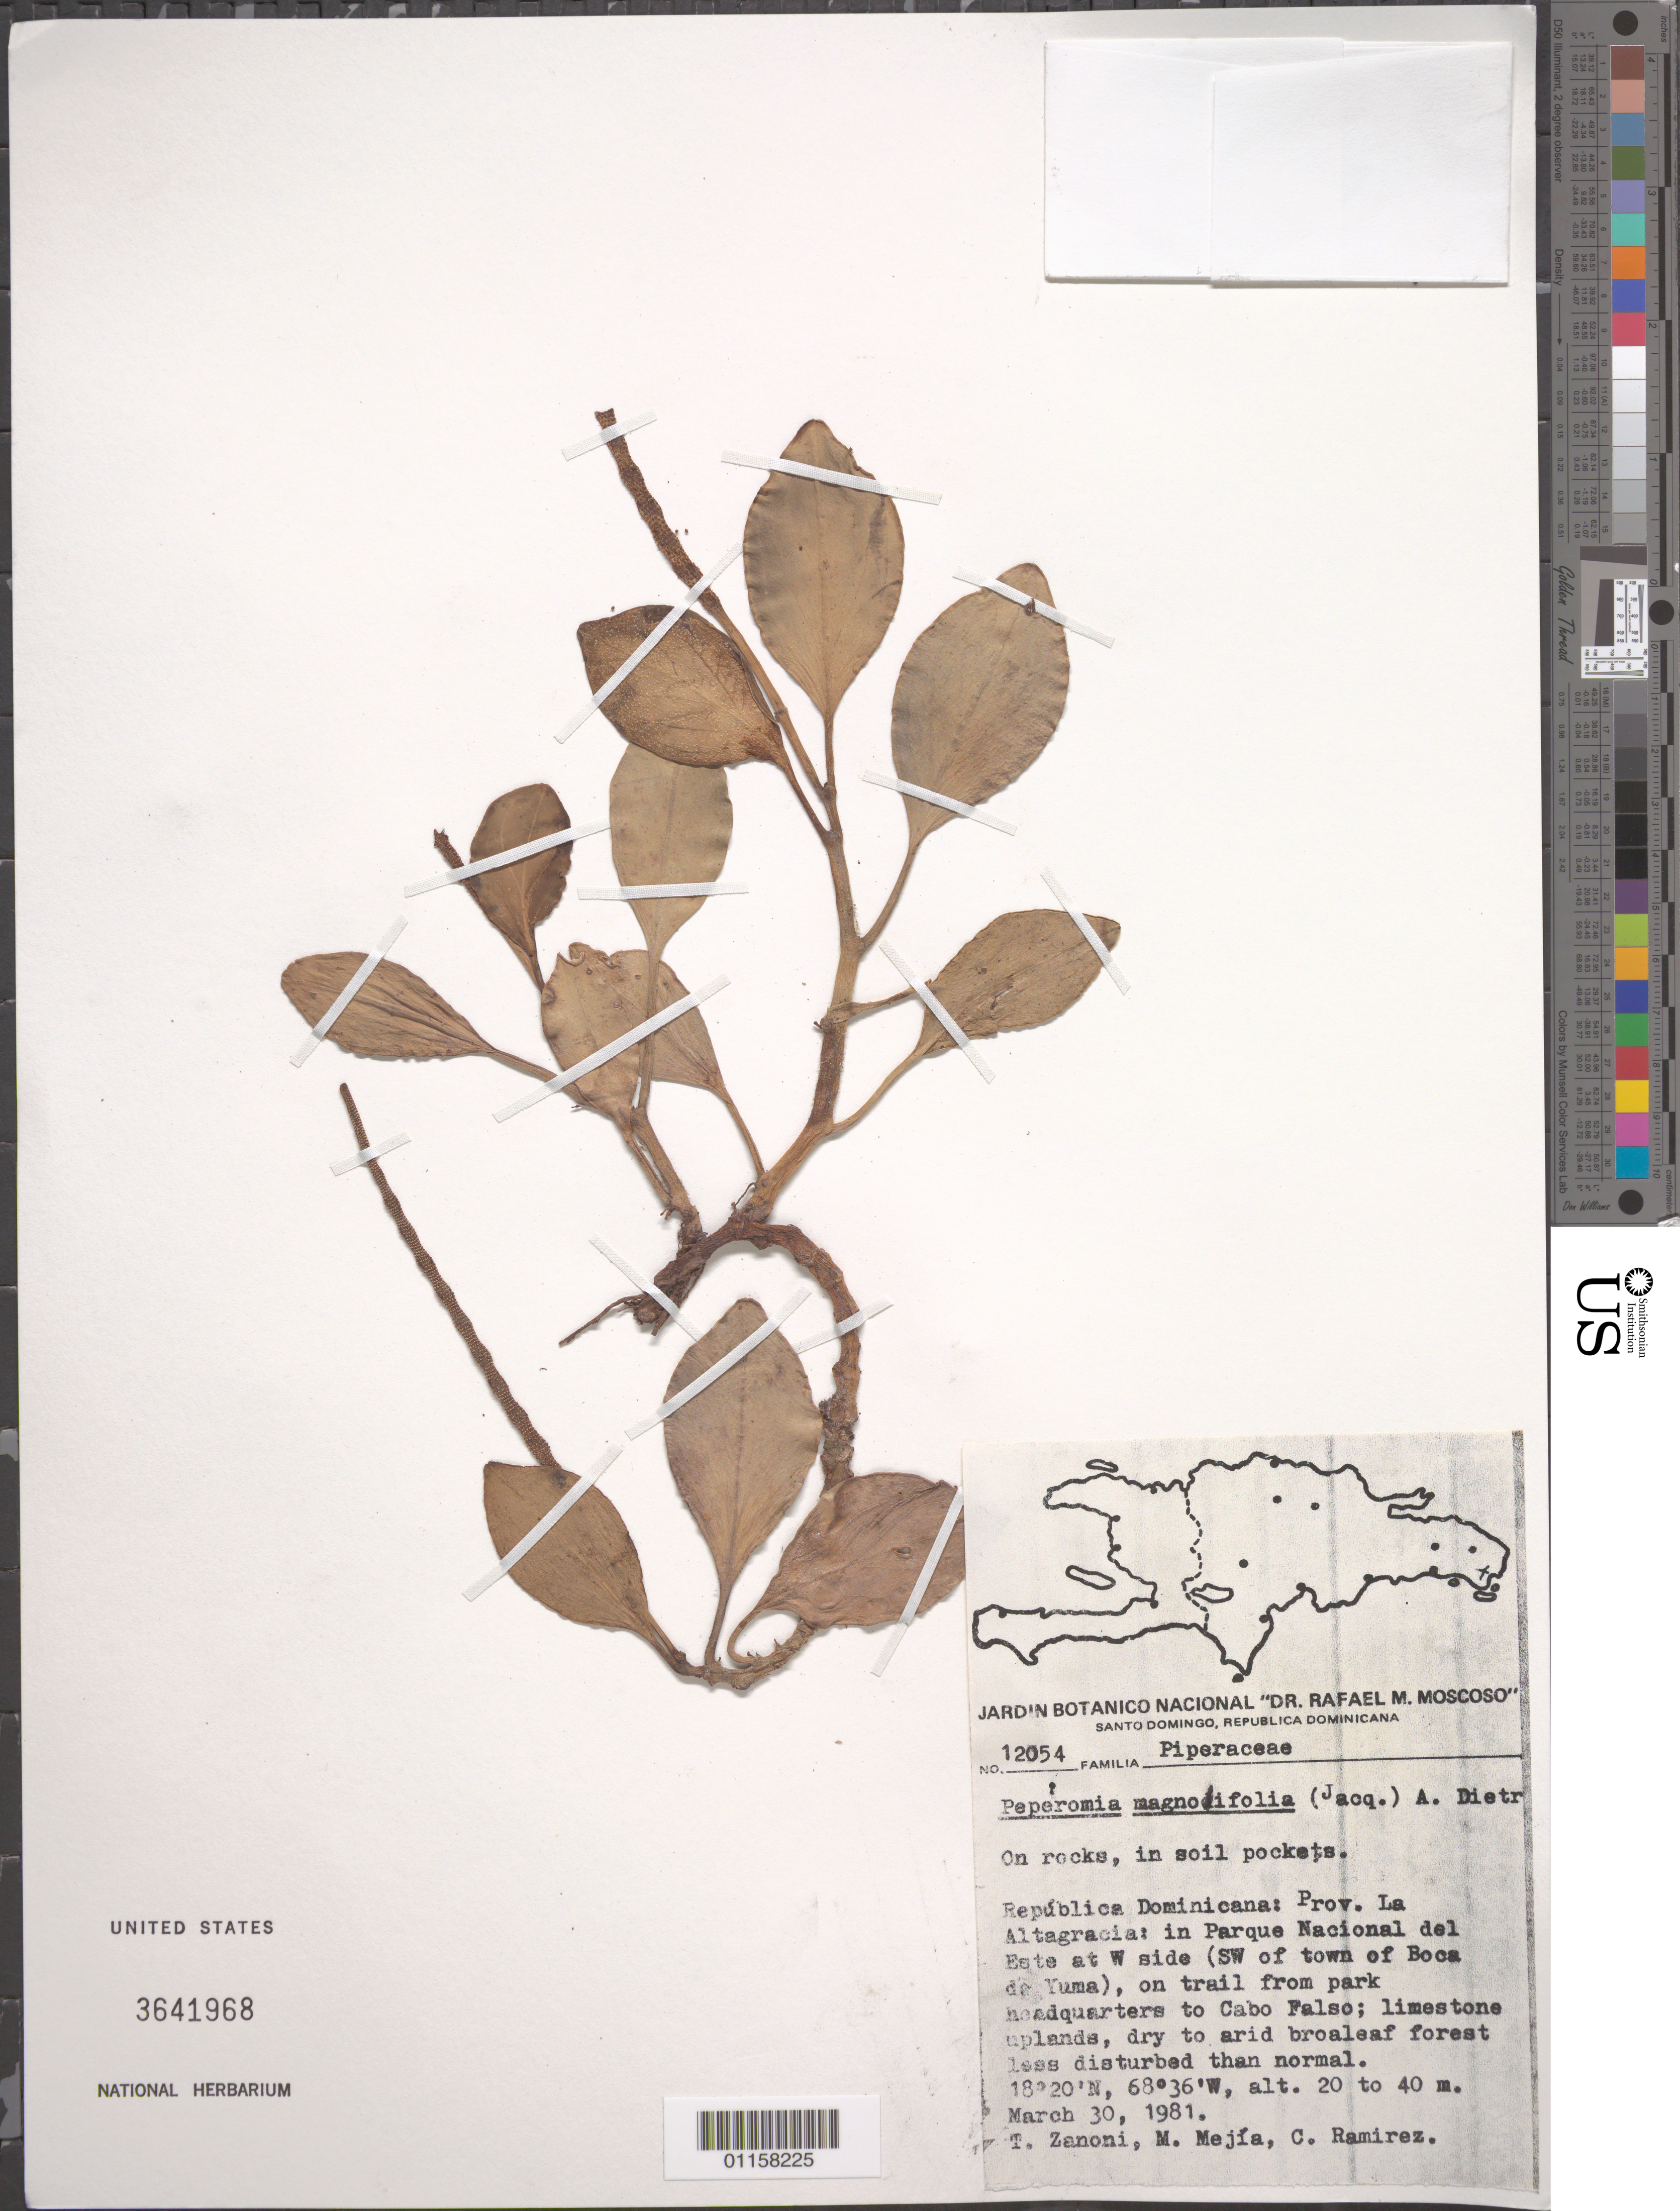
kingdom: Plantae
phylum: Tracheophyta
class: Magnoliopsida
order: Piperales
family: Piperaceae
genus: Peperomia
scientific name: Peperomia magnoliifolia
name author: (Jacq.) A. Dietr.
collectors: T. A. Zanoni, M. Mejia & C. Ramirez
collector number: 12054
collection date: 1981-03-30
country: Dominican Republic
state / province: La Altagracía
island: Hispaniola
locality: Parque Nacional del Este at W side (SW of town of Boca de Yuma), on trail from park headquarters to Cabo Falso.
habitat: Limestone uplands, dry to arid boradleaf forest, less disturbed than normal. On rocks, in soil pockets.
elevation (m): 20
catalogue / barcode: US 3641968